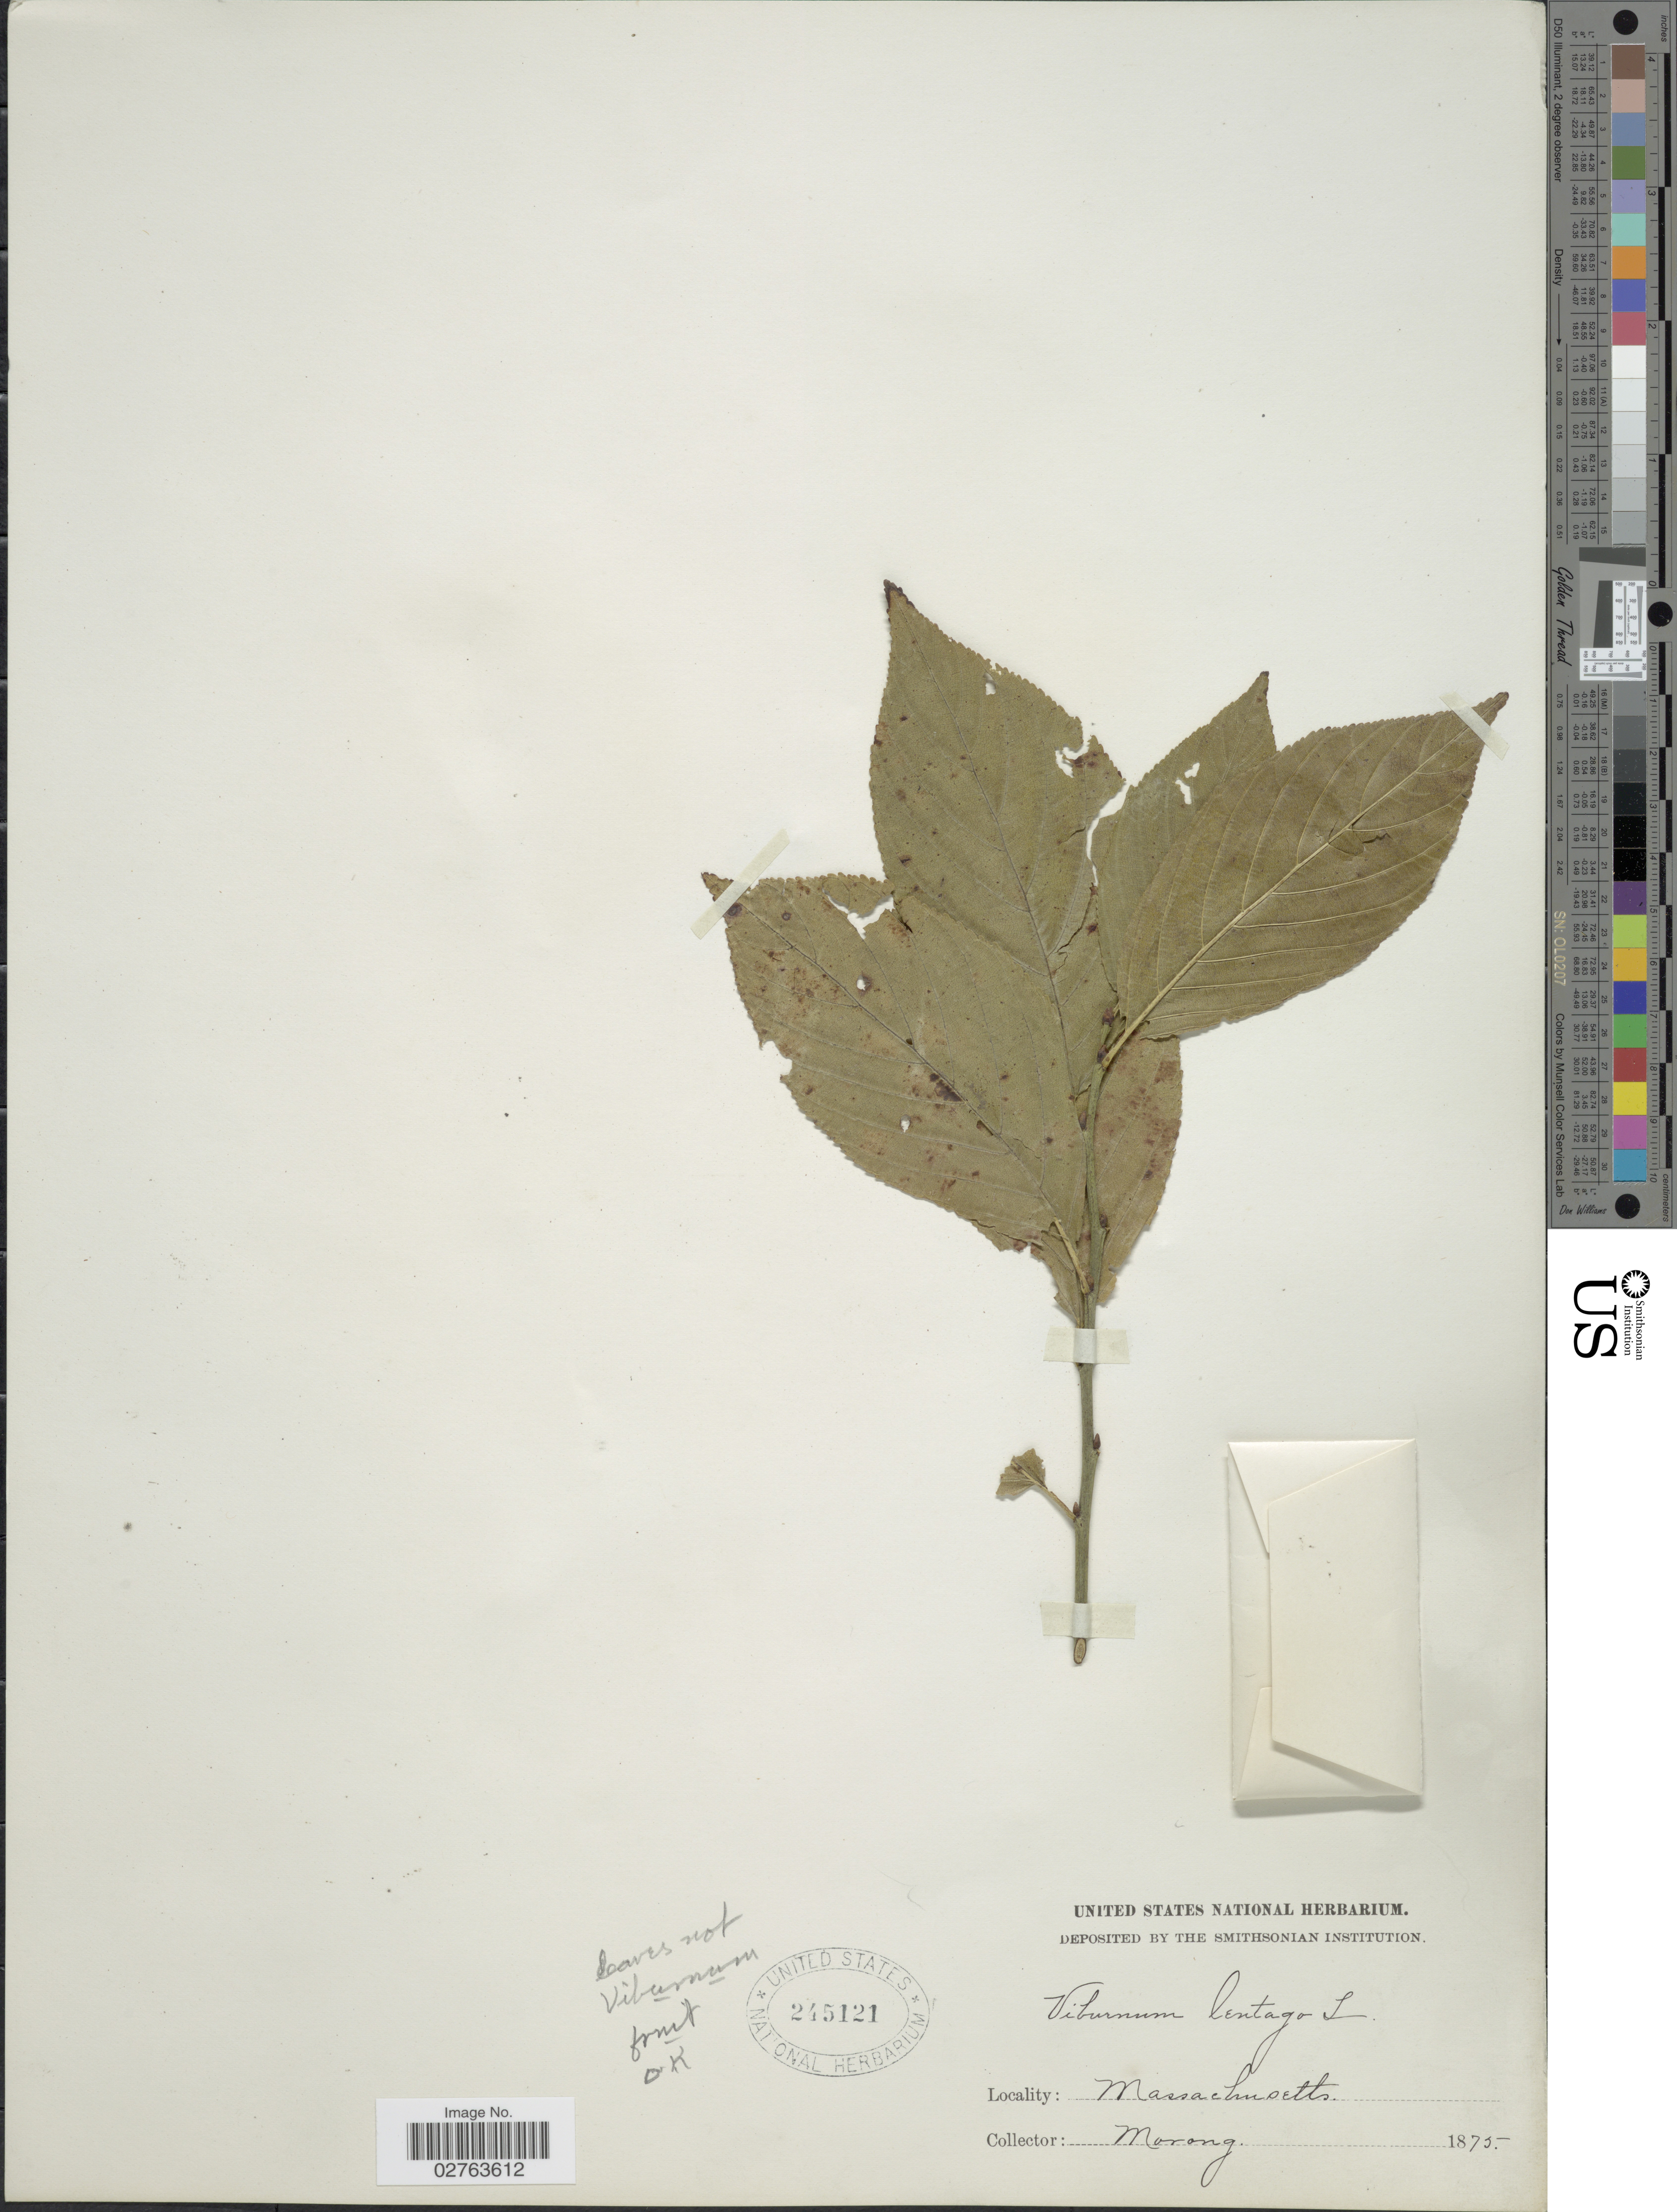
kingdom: Plantae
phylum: Tracheophyta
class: Magnoliopsida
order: Dipsacales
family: Viburnaceae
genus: Viburnum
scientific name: Viburnum lentago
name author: L.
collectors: Morong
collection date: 1875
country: United States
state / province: Massachusetts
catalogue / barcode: US 245121